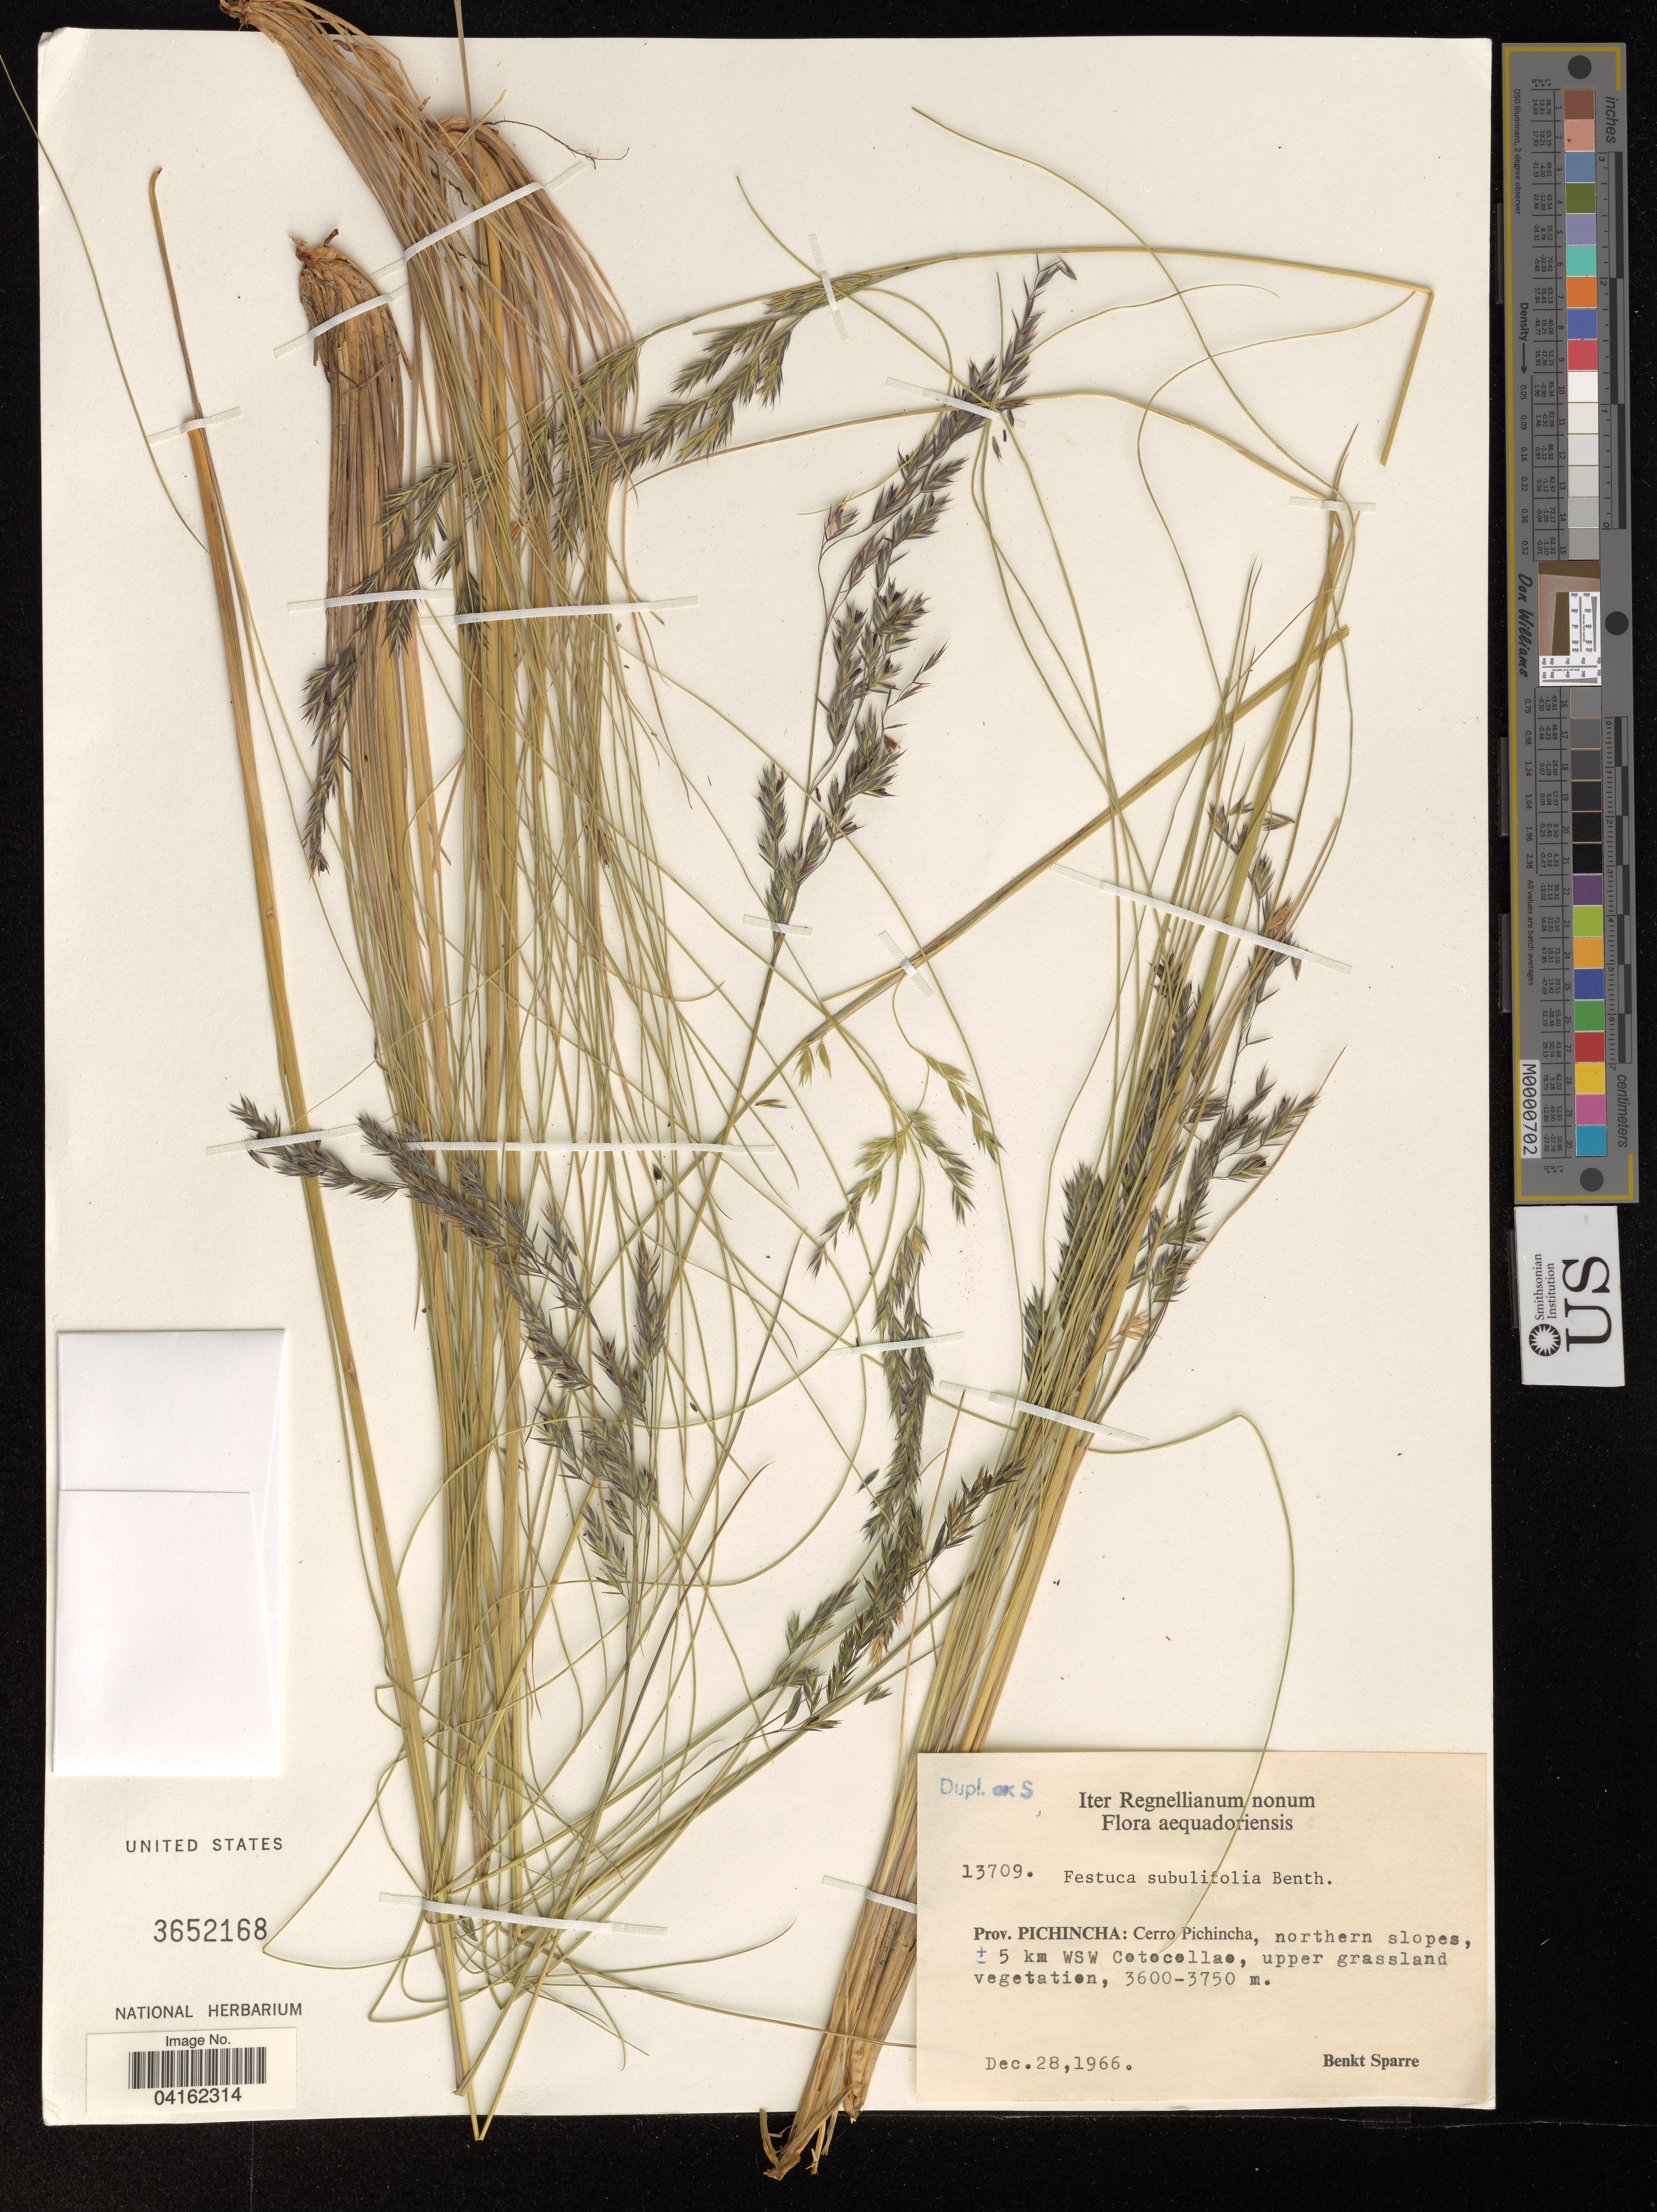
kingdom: Plantae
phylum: Tracheophyta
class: Liliopsida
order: Poales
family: Poaceae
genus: Festuca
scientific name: Festuca subulifolia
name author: Benth.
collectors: B. Sparre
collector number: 13709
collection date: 1966-12-28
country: Ecuador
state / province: Pichincha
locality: Cerro Pichincha, nrothern slopes, ± 5 km WSW Cotocollao.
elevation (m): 3600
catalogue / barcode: US 3652168